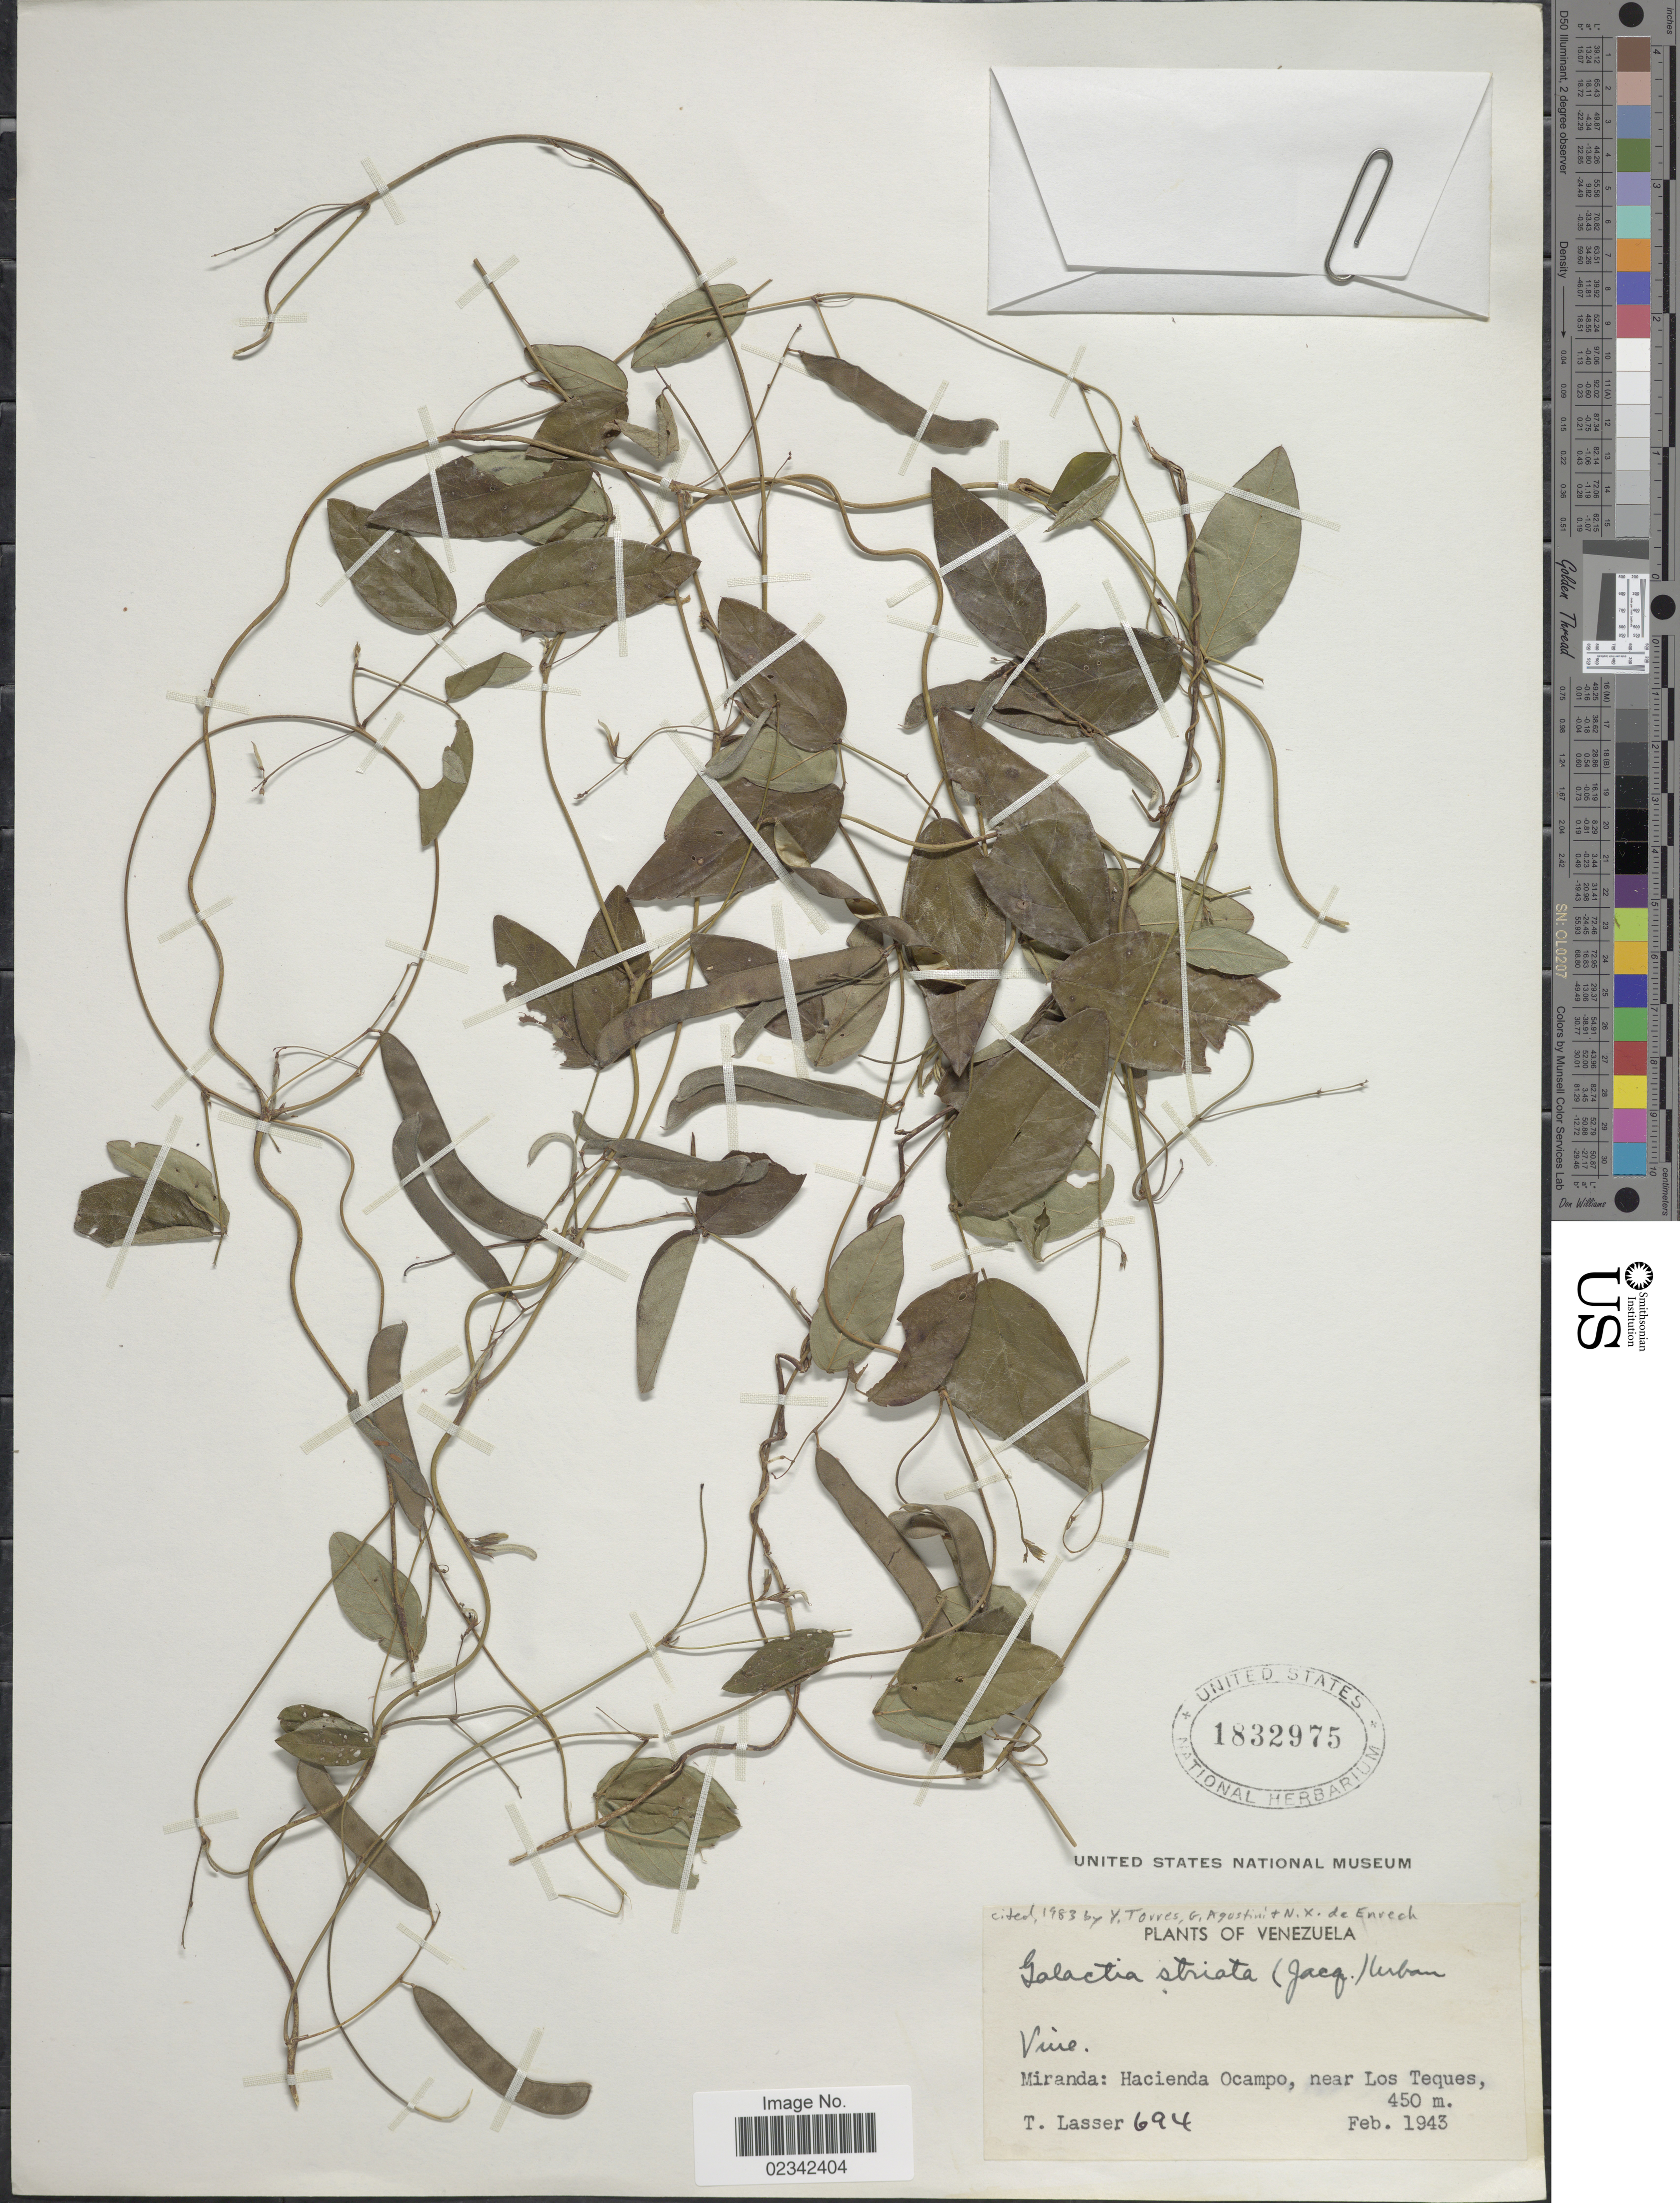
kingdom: Plantae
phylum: Tracheophyta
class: Magnoliopsida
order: Fabales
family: Fabaceae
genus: Galactia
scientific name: Galactia striata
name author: (Jacq.) Urb.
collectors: T. Lasser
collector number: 694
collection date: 1943-02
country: Venezuela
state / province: Miranda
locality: Vine: Hacienda Ocampo, near Los Teques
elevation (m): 450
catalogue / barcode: US 1832975